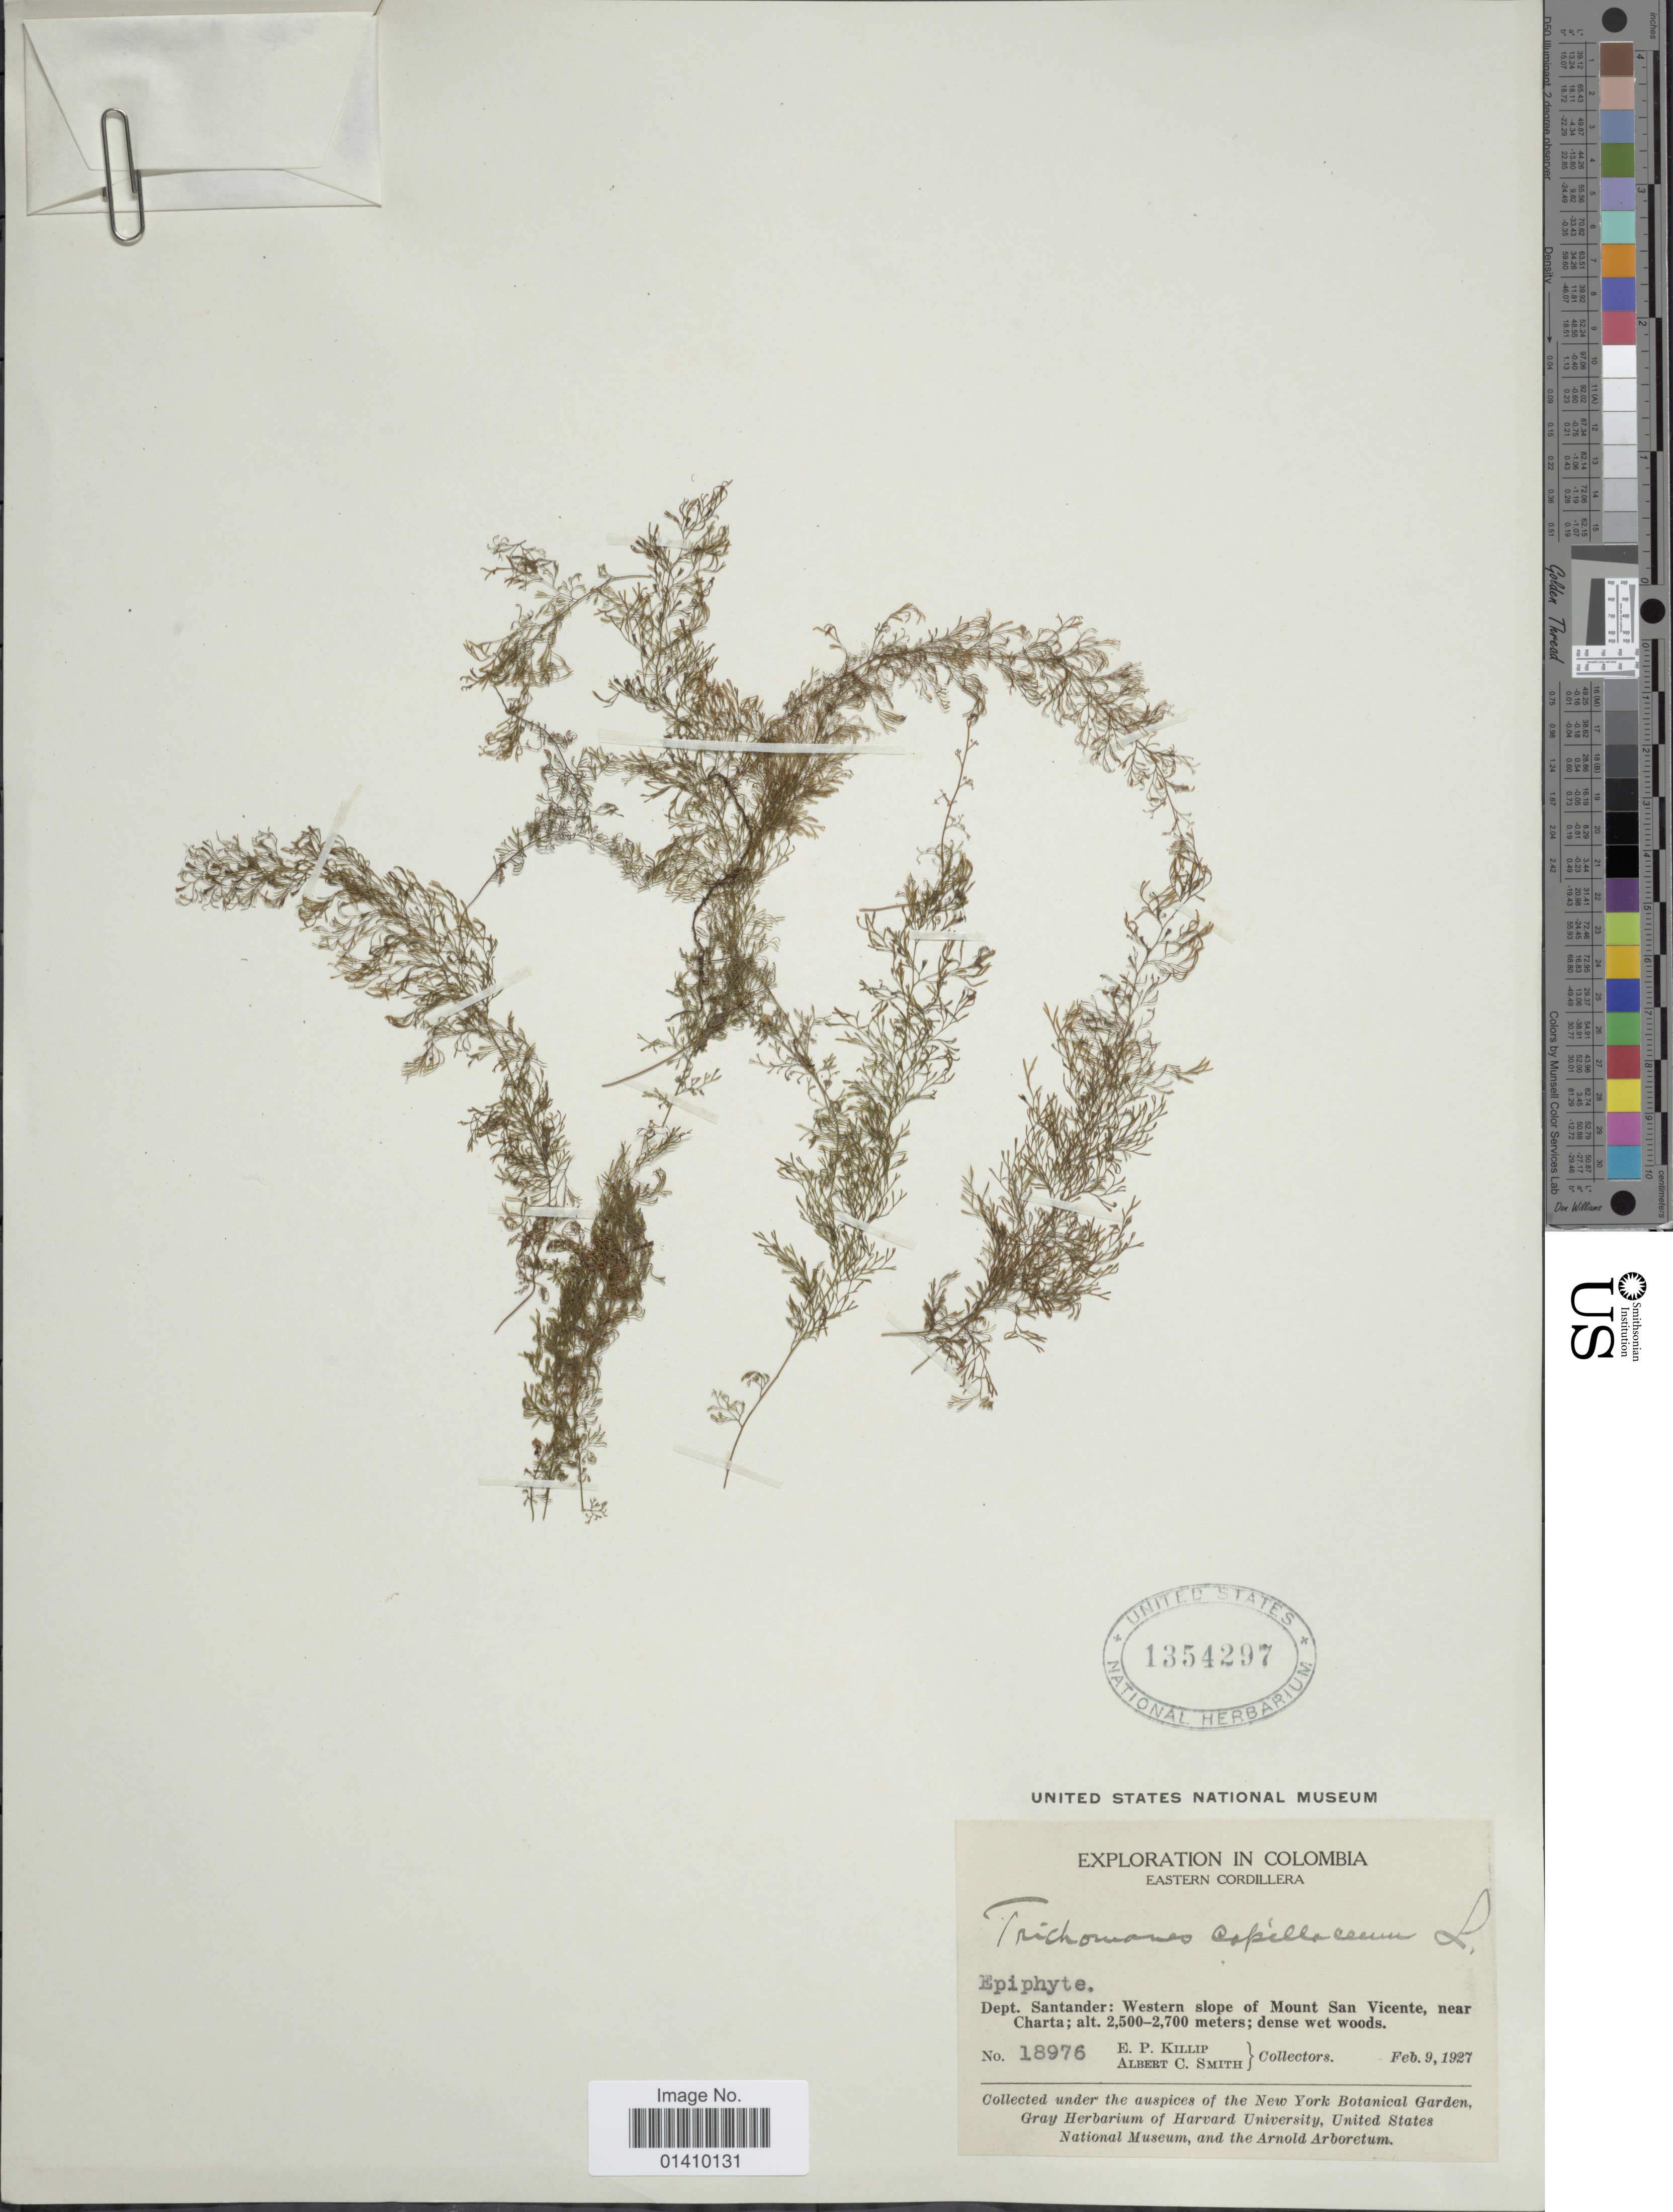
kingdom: Plantae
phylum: Tracheophyta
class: Polypodiopsida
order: Hymenophyllales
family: Hymenophyllaceae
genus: Polyphlebium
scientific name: Polyphlebium capillaceum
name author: (L.) Ebihara & Dubuisson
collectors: E. P. Killip & A. C. Smith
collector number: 18976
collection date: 1927-02-09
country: Colombia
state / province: Santander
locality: Eastern Cordillera: Western slope of Mount San Vicente, near Charta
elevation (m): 2500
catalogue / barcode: US 1354297